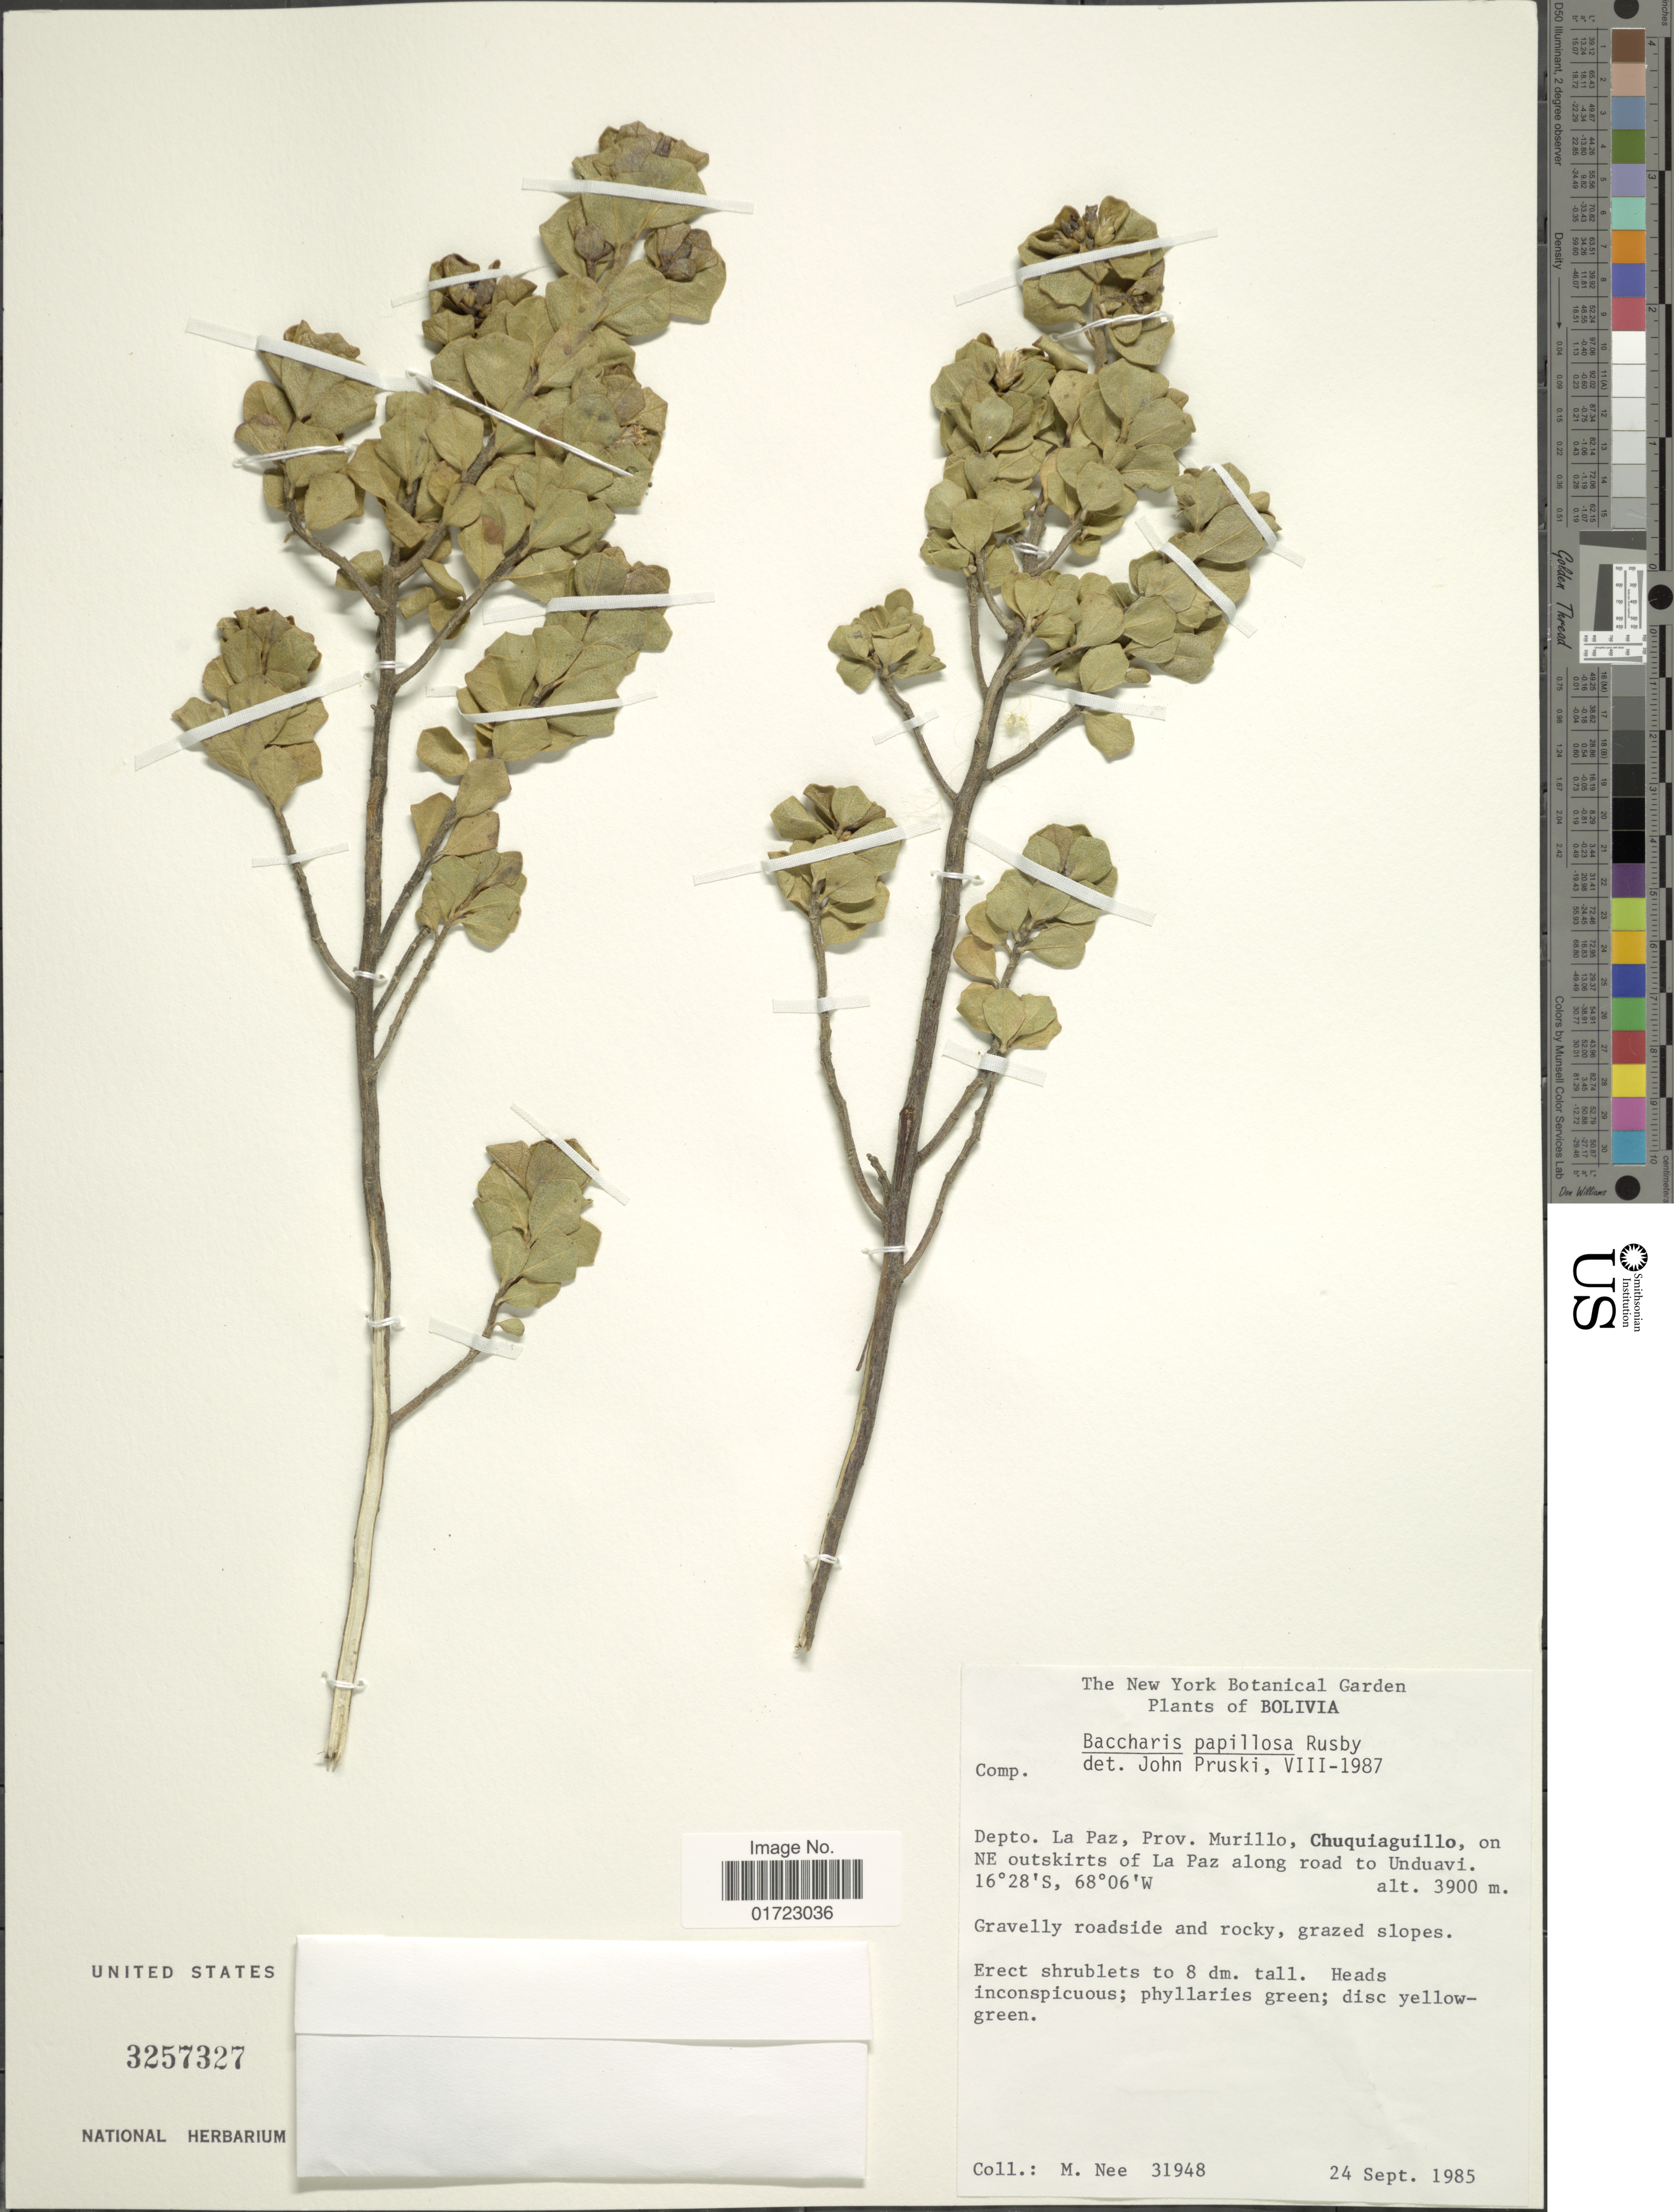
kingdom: Plantae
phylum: Tracheophyta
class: Magnoliopsida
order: Asterales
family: Asteraceae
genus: Baccharis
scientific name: Baccharis papillosa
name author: Rusby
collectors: M. Nee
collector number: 31948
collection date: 1985-09-24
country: Bolivia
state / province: La Paz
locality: Prov. Murillo. Chuquiaguillo, on NE outskirts of La Paz along road to Unduavi.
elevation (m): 3900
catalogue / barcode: US 3257327